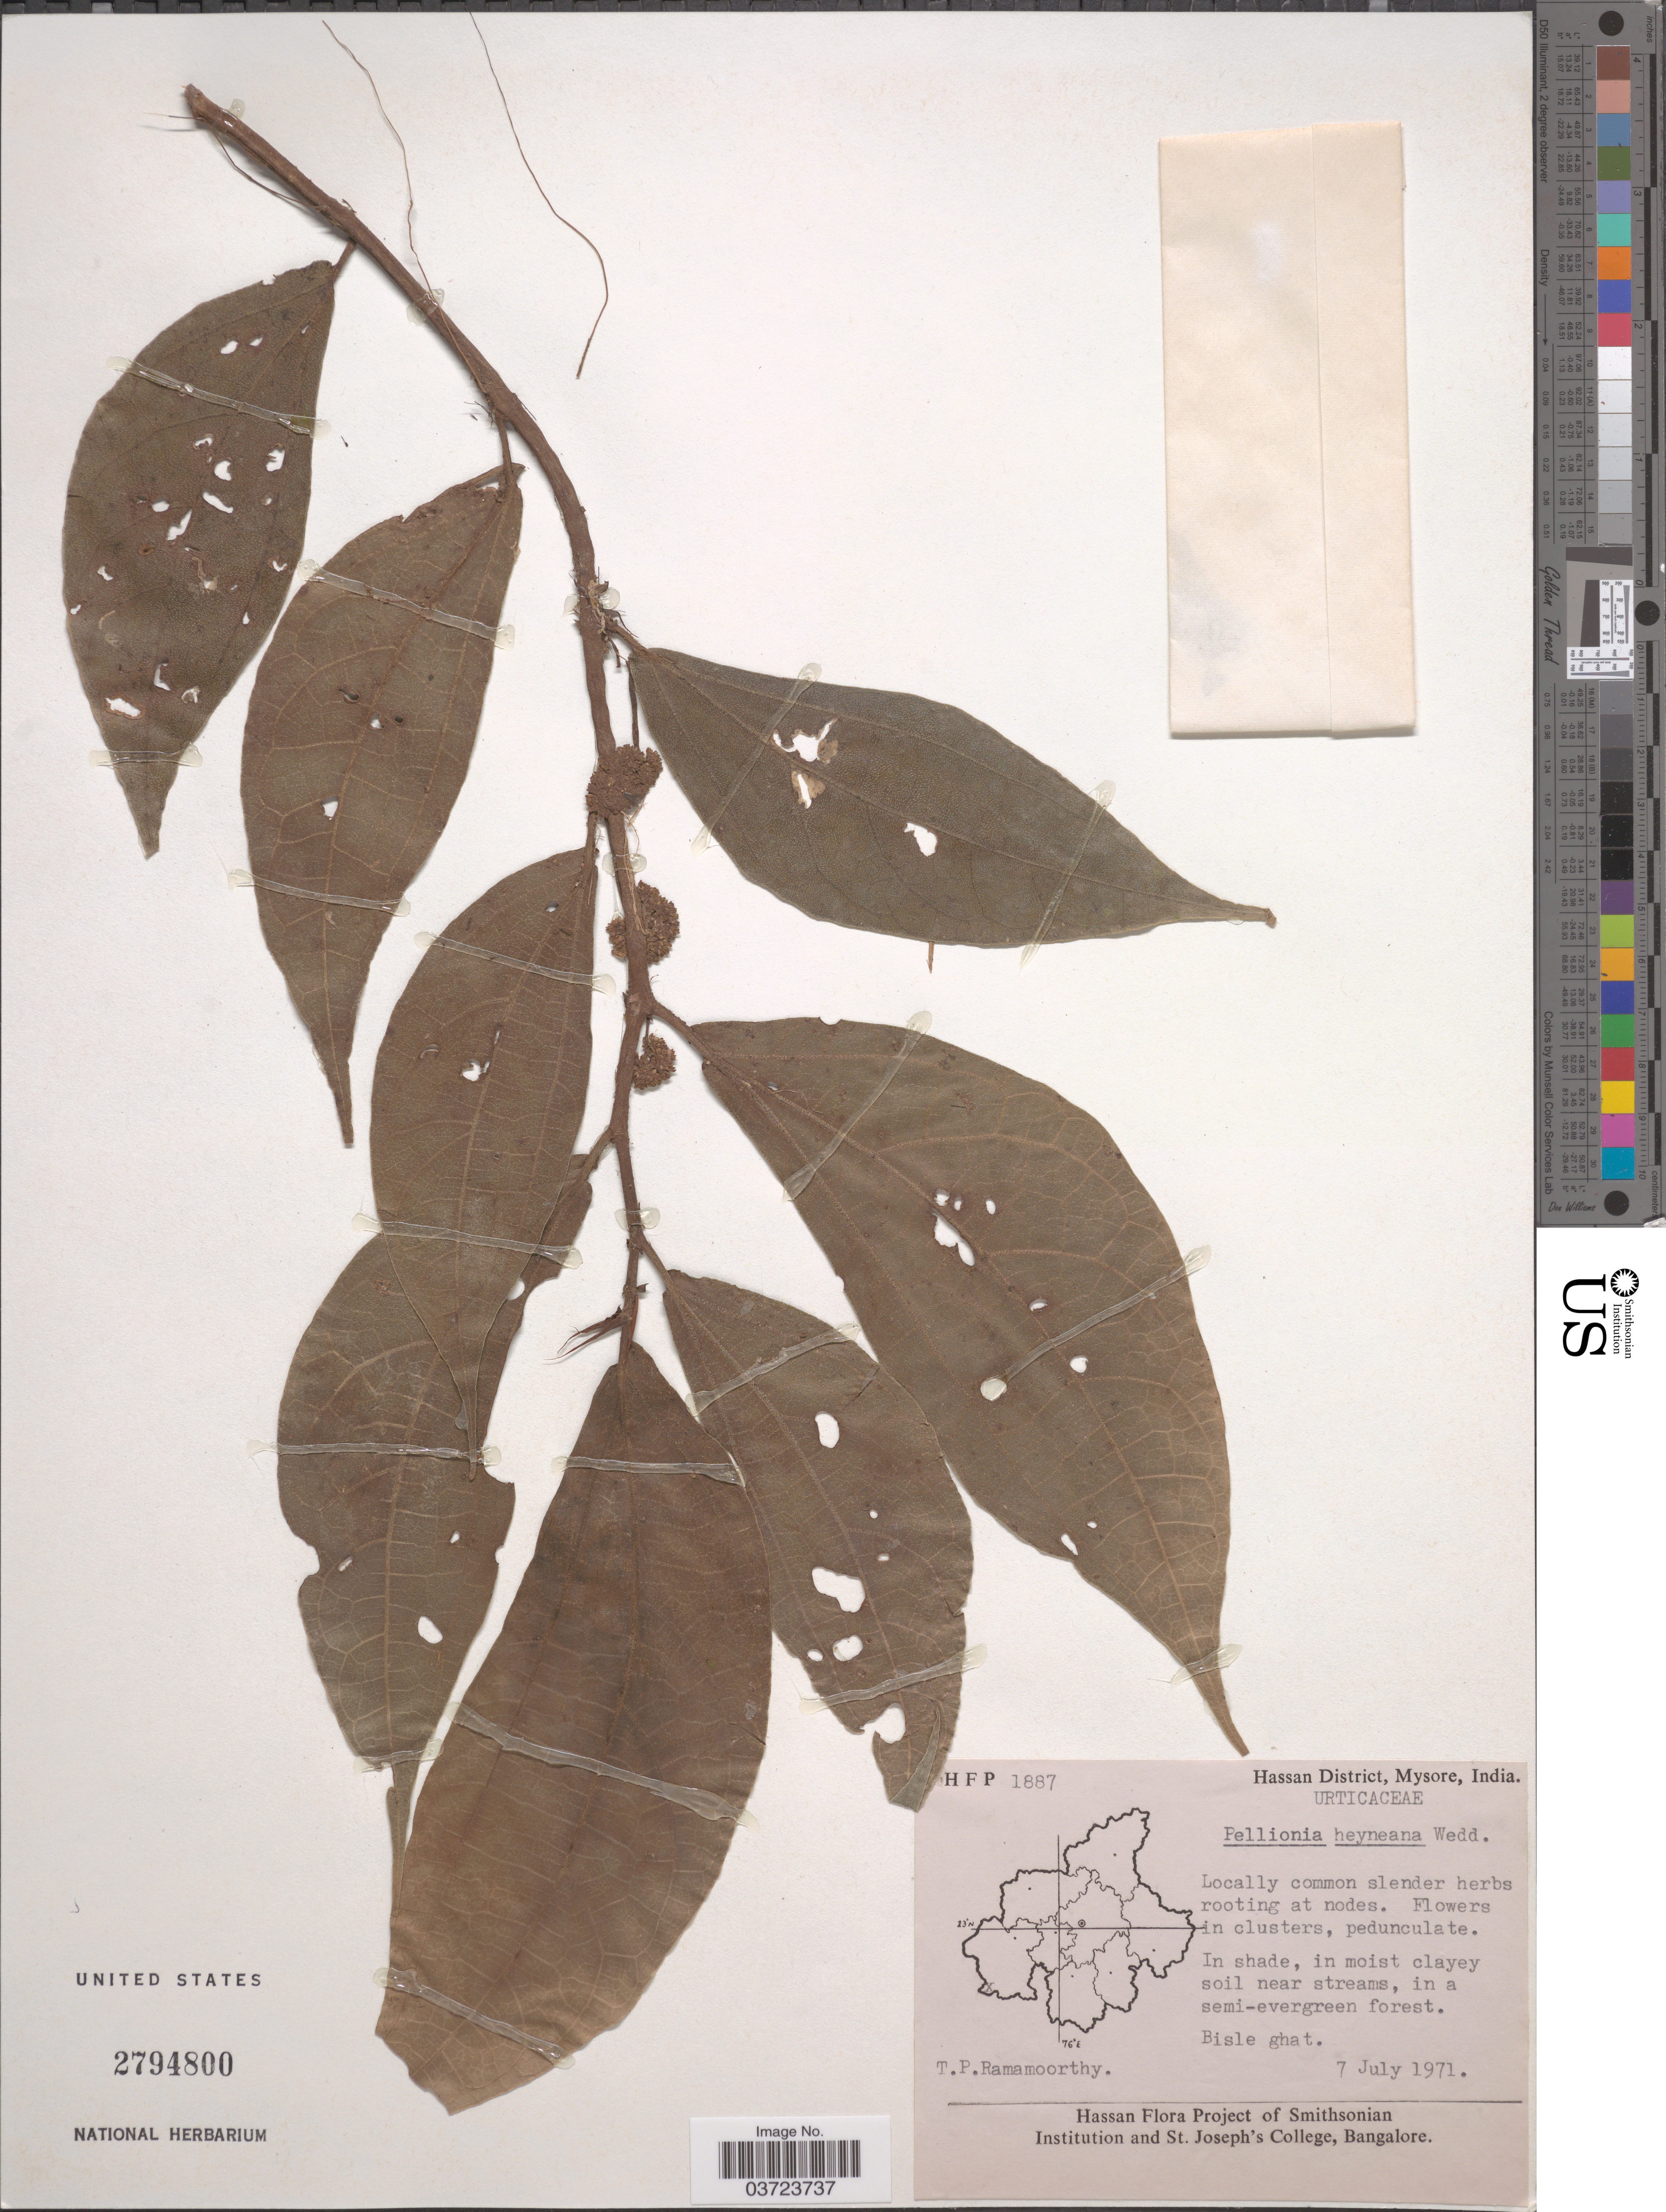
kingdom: Plantae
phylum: Tracheophyta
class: Magnoliopsida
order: Rosales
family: Urticaceae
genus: Pellionia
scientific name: Pellionia heyneana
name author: Wedd.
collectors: T. P. Ramamoorthy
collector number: HFP1887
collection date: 1971-07-07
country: India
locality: Hassan District, Mysore. Bisle ghat.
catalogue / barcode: US 2794800